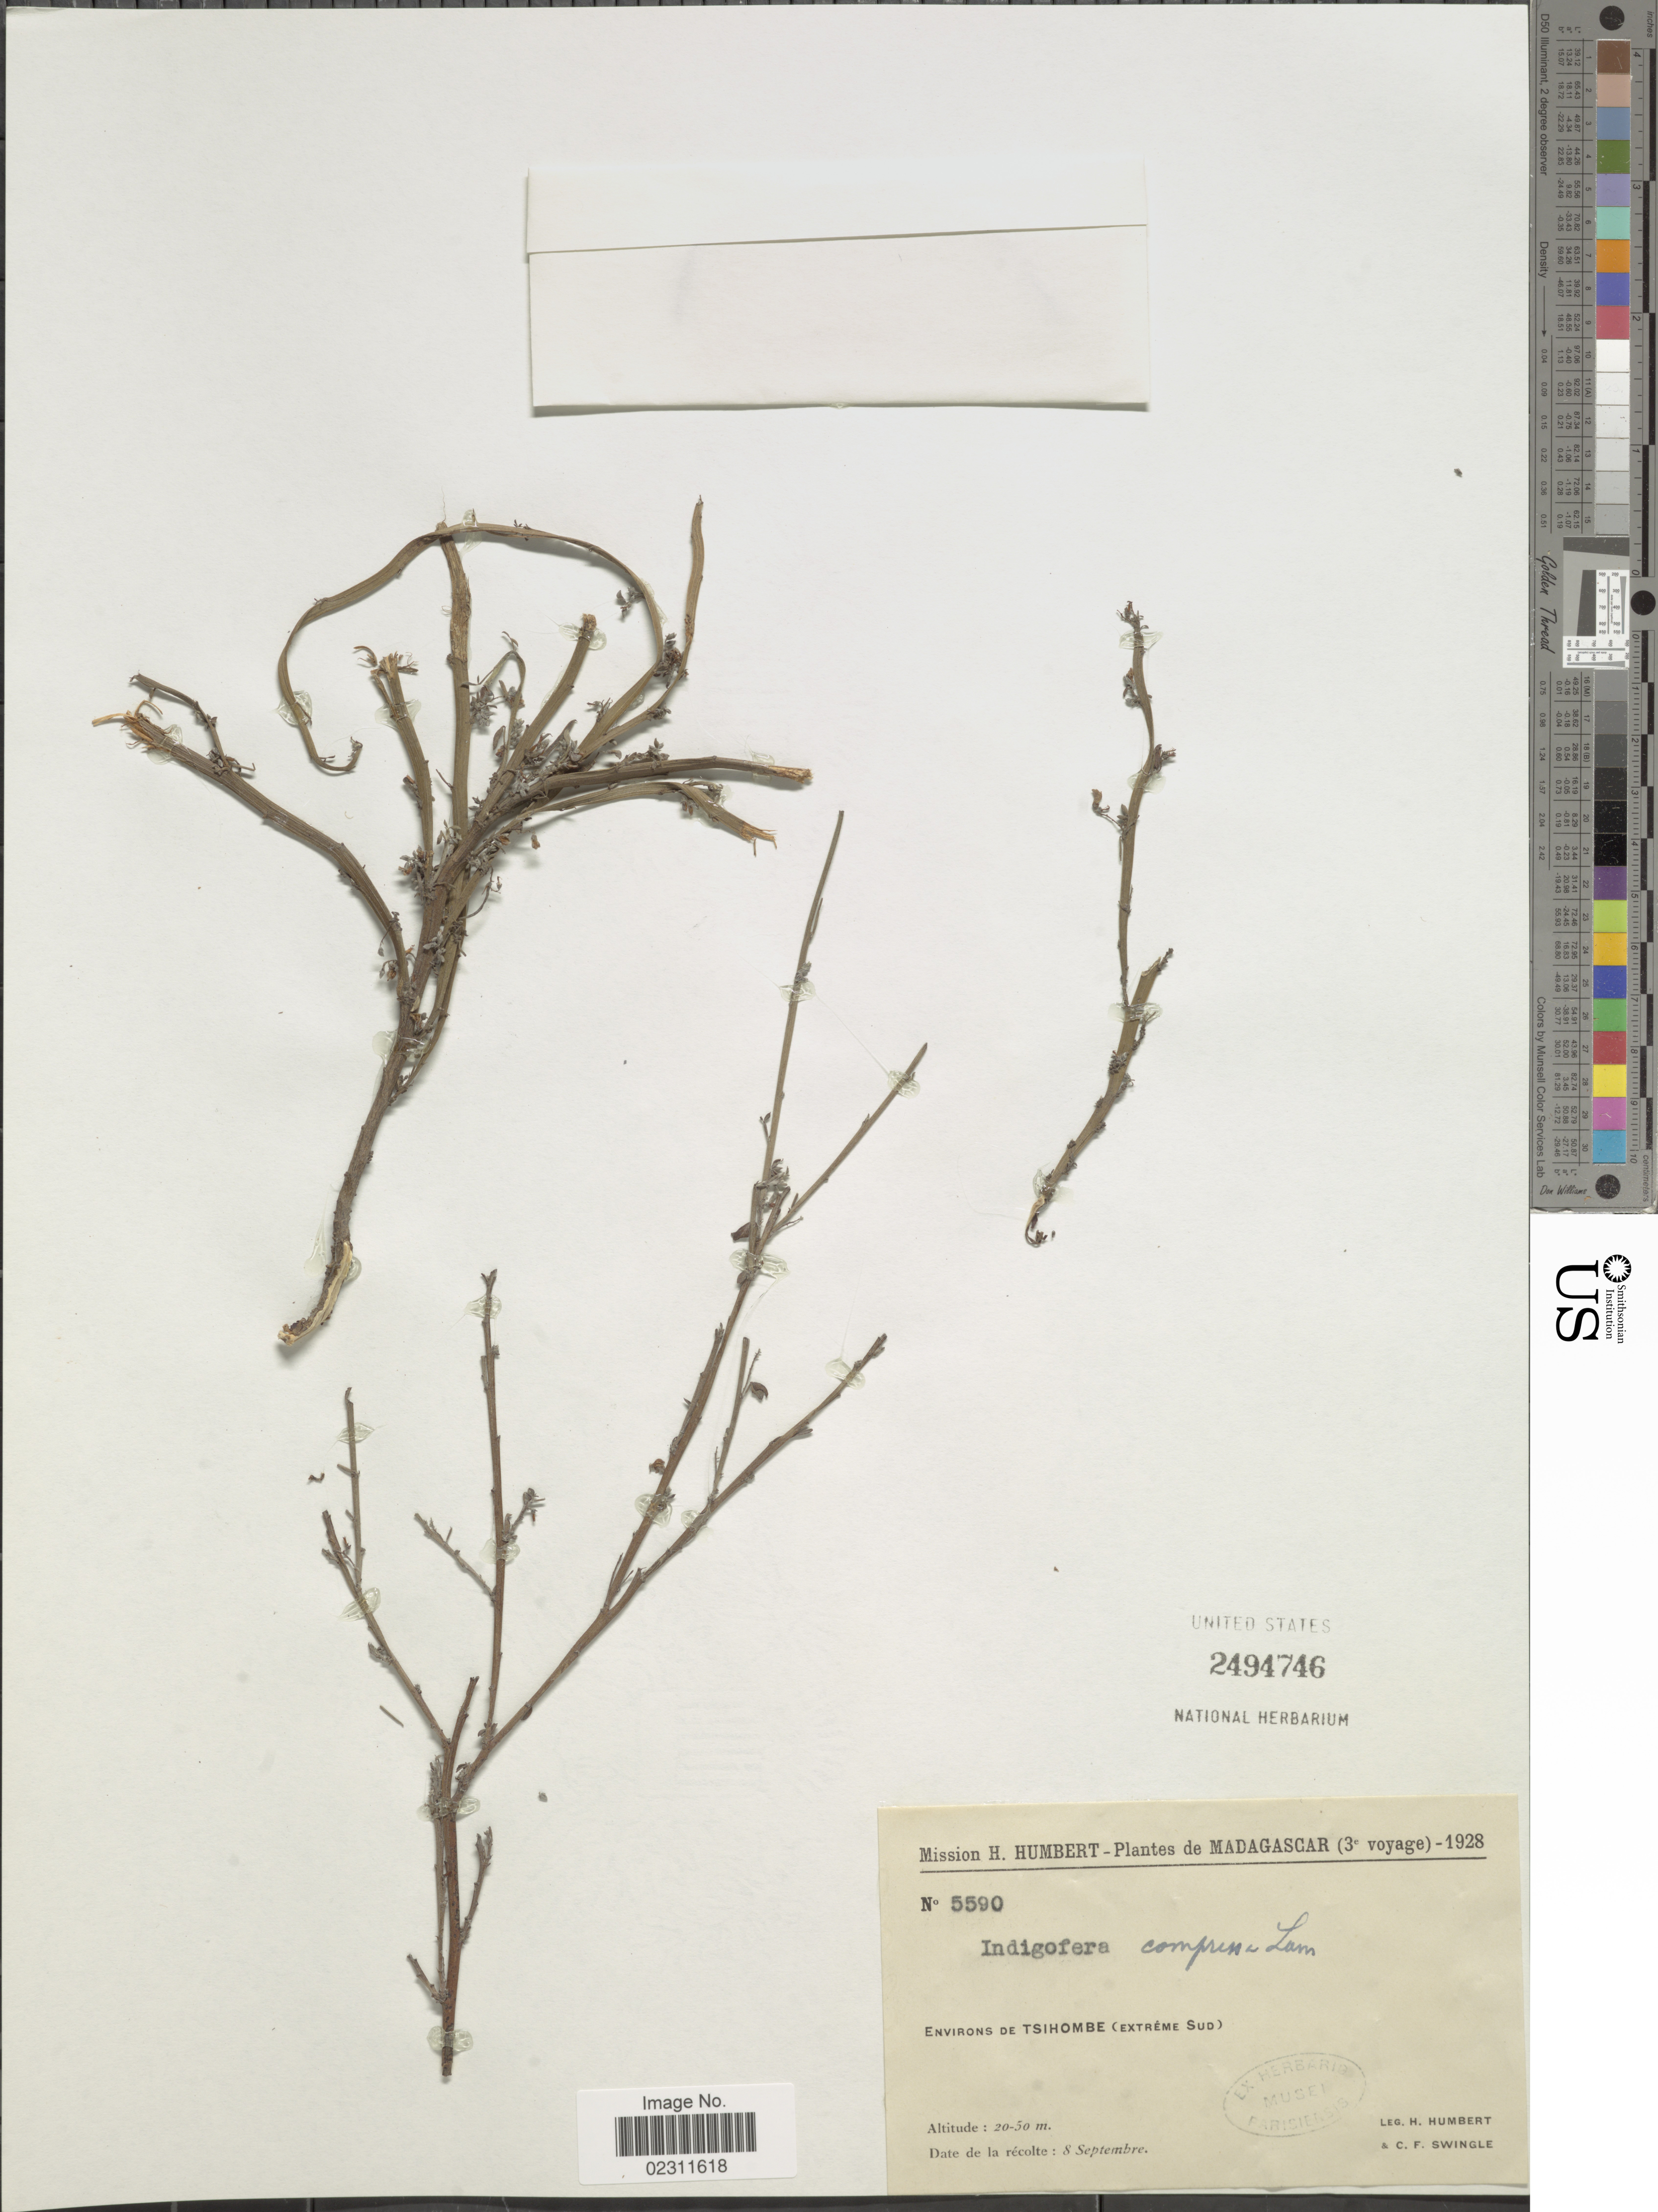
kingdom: Plantae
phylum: Tracheophyta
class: Magnoliopsida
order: Fabales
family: Fabaceae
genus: Indigofera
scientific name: Indigofera compressa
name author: Lam.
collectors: H. Humbert & C. Swingle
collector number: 5590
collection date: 1928-09-08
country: Madagascar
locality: Environs de Tsihombe (extreme Sud)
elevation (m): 20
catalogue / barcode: US 2494746